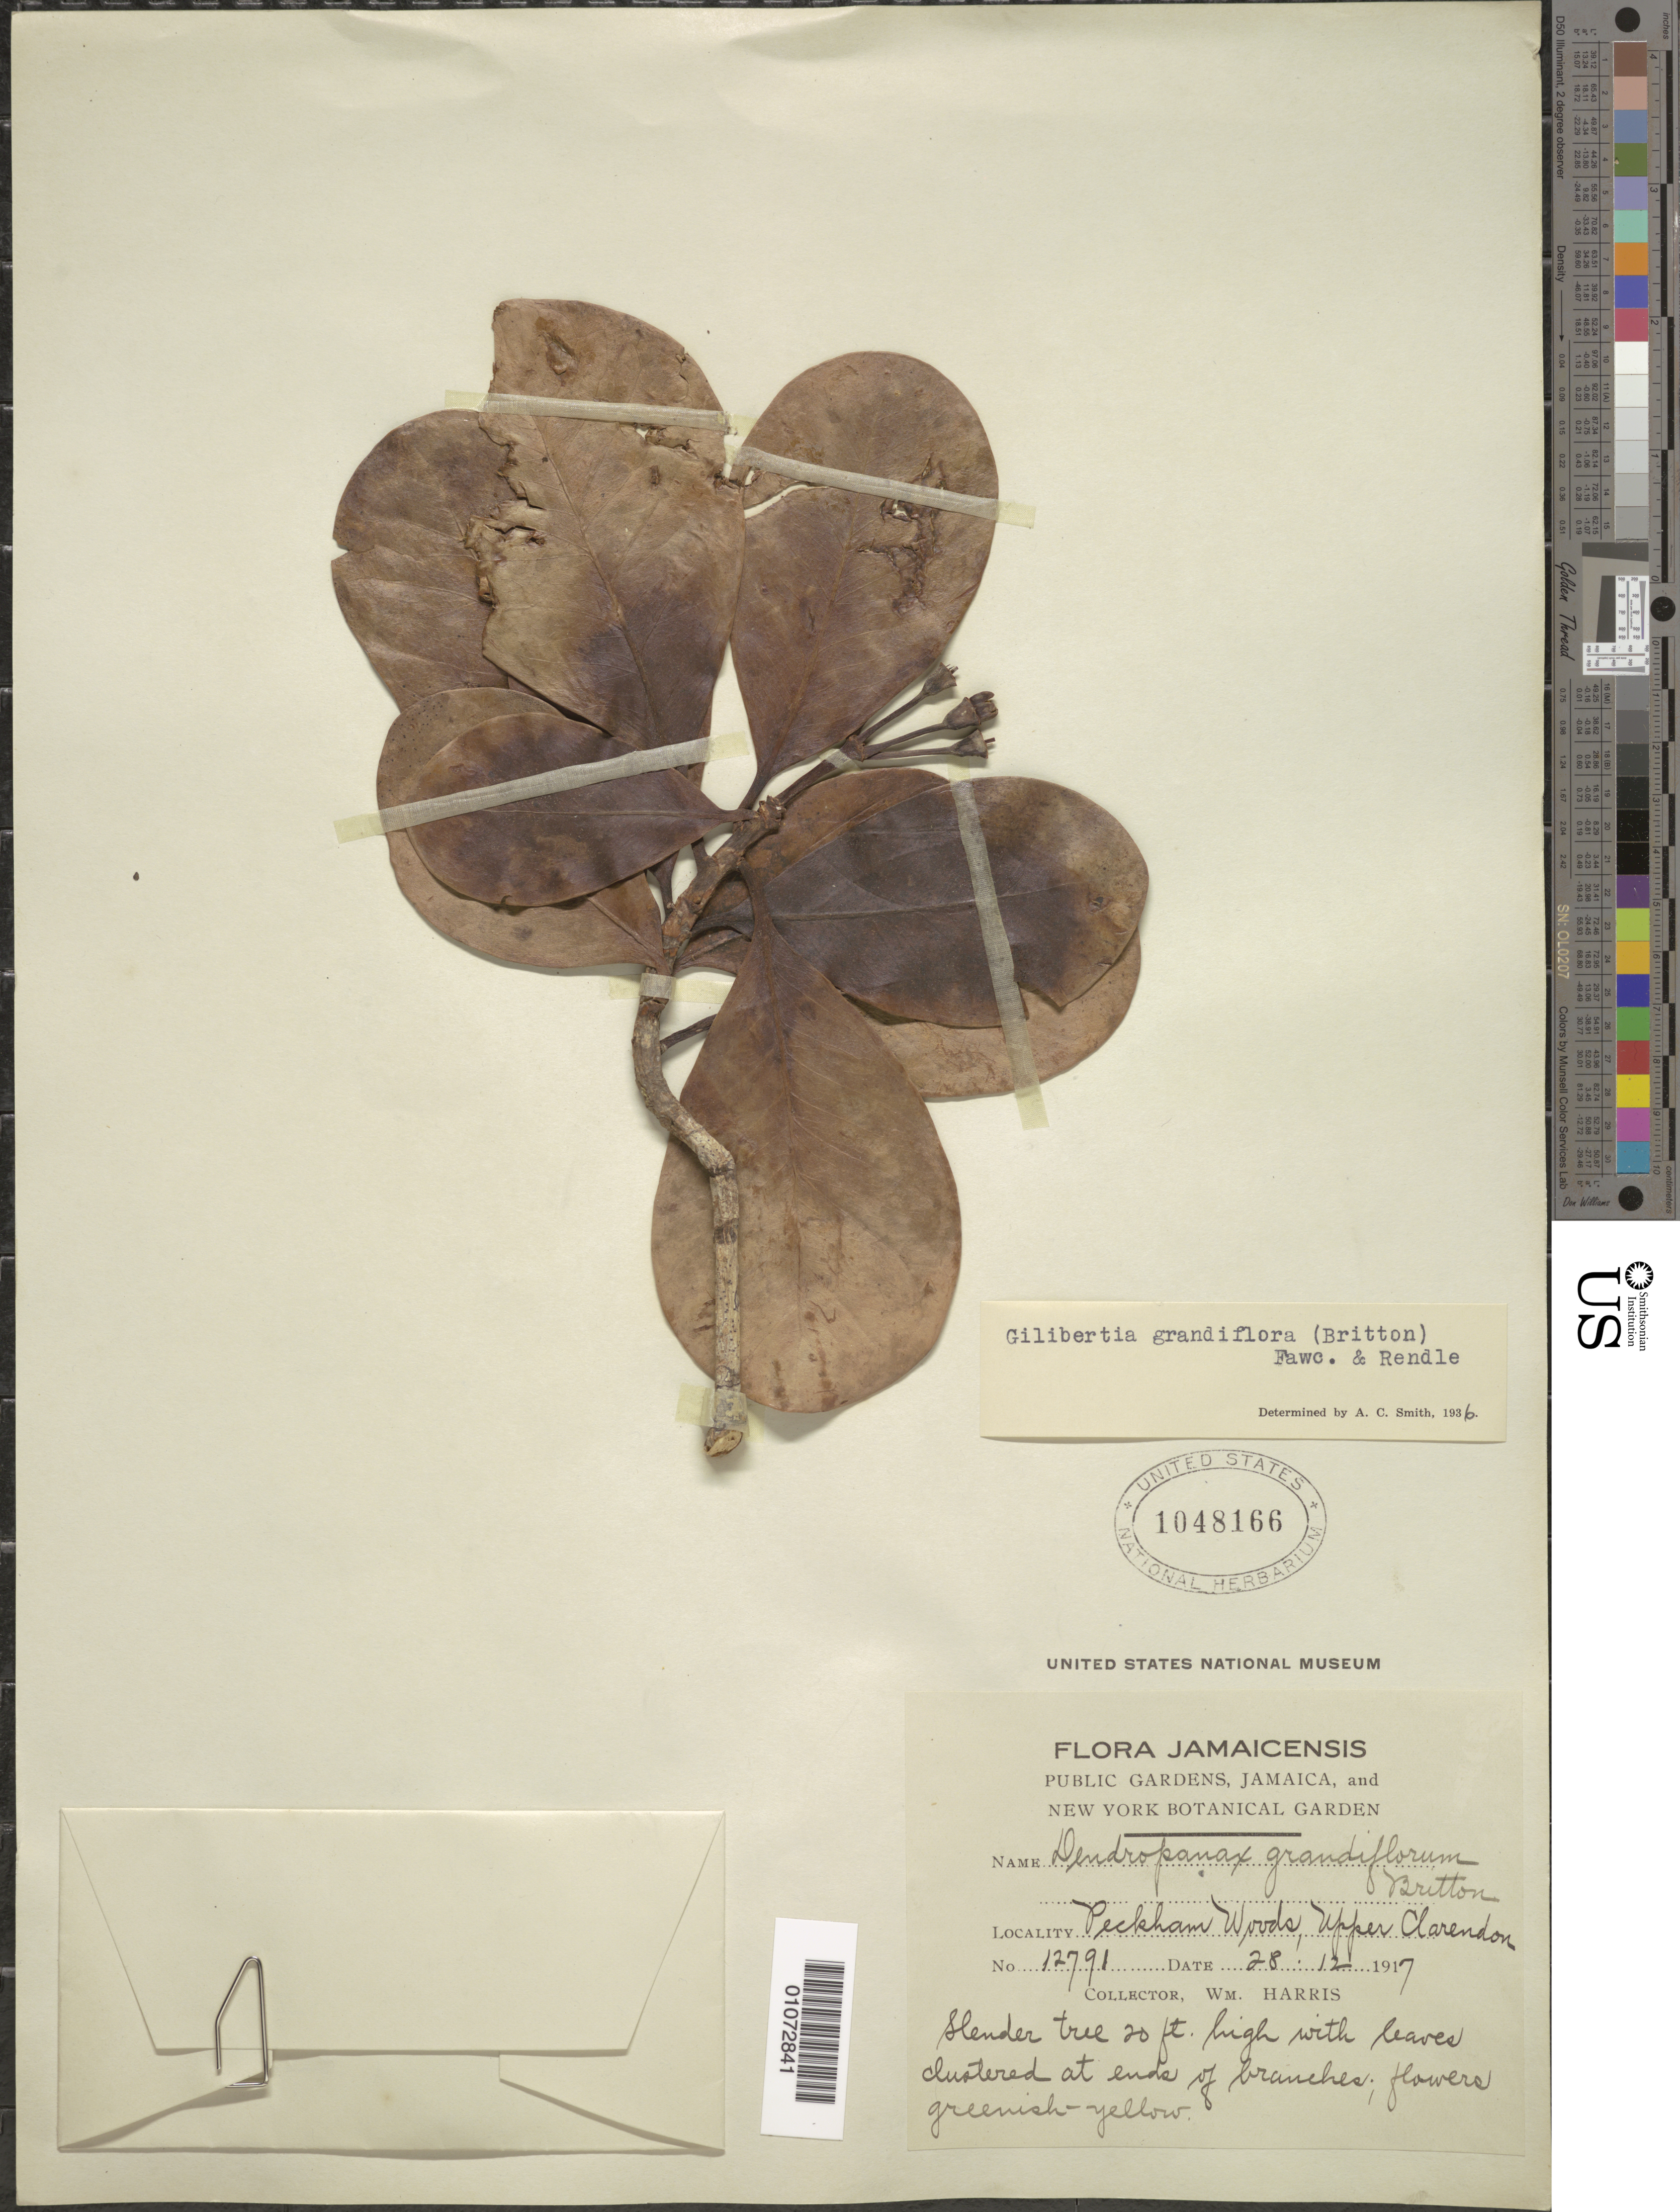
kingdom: Plantae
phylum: Tracheophyta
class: Magnoliopsida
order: Apiales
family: Araliaceae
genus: Dendropanax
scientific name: Dendropanax grandiflorus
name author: Britton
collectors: W. Harris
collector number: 12791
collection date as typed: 28 Dec 1917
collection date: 1917-12-28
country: Jamaica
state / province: Clarendon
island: Jamaica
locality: Peckham Woods, upper Clarendon.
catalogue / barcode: US 1048166